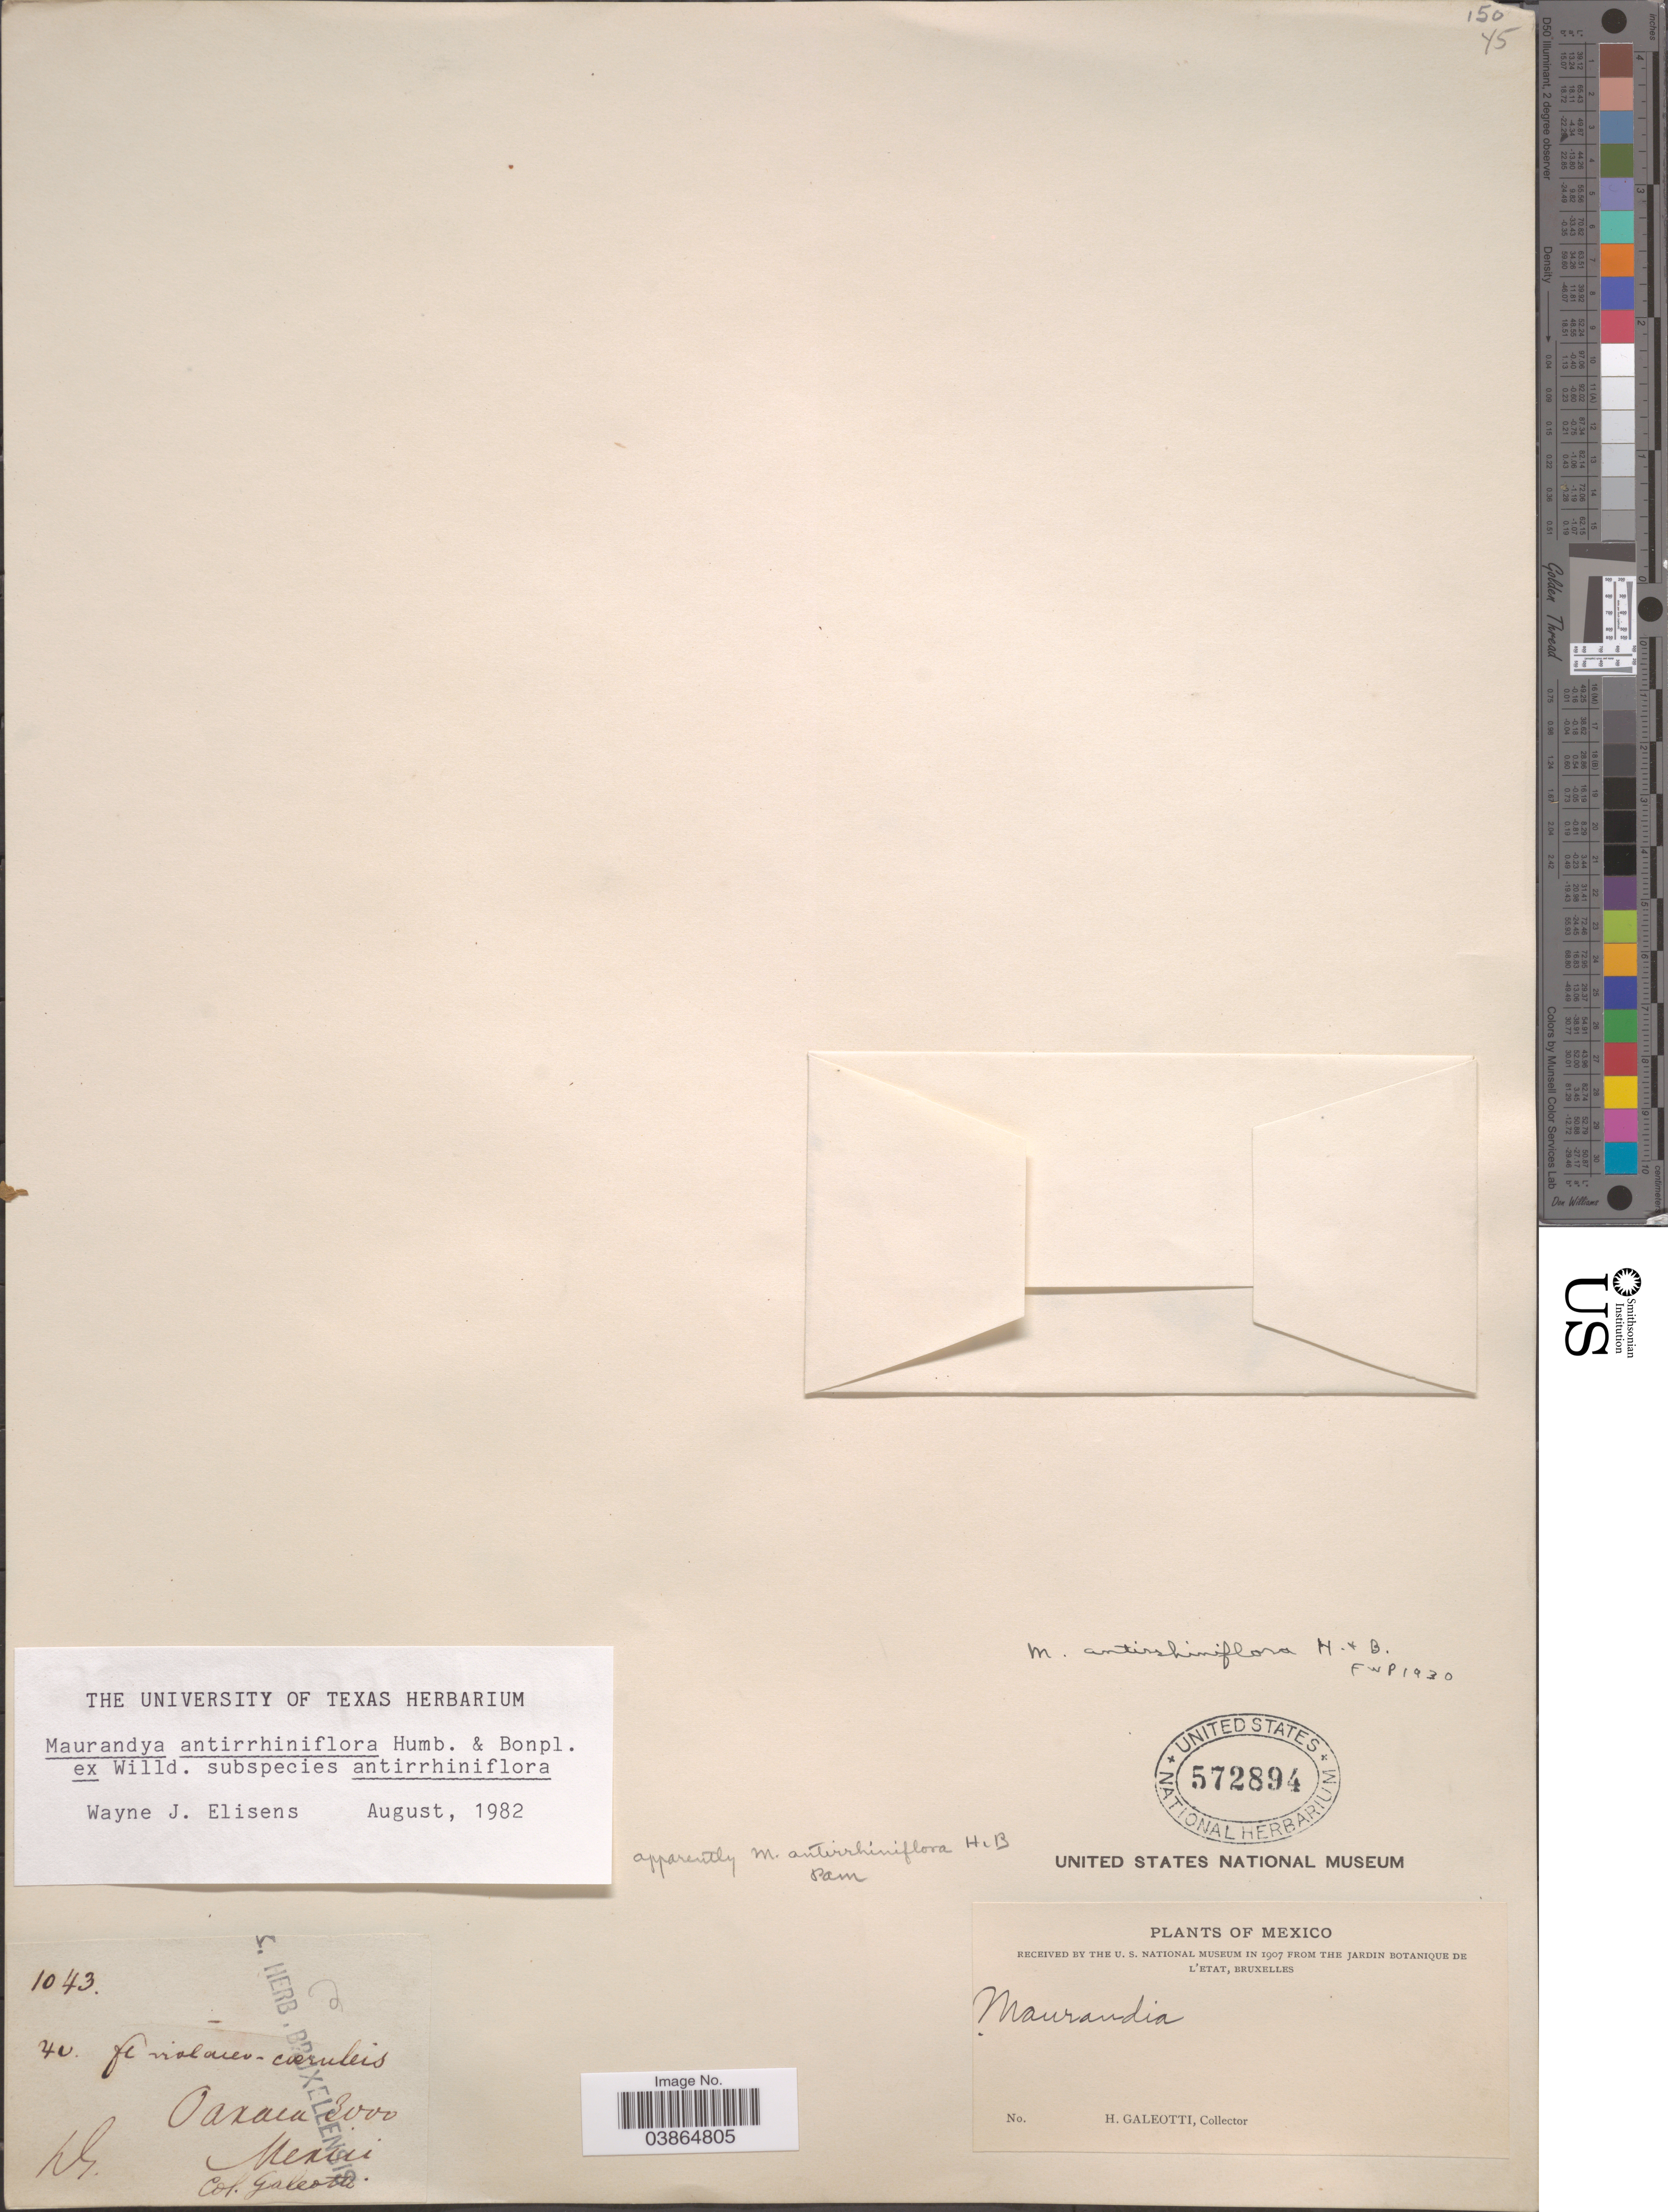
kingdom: Plantae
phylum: Tracheophyta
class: Magnoliopsida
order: Lamiales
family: Plantaginaceae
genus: Maurandya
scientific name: Maurandya antirrhiniflora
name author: Humb. & Bonpl. ex Willd.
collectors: H. G. Galeotti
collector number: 1043?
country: Mexico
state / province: Oaxaca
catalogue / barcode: US 572894